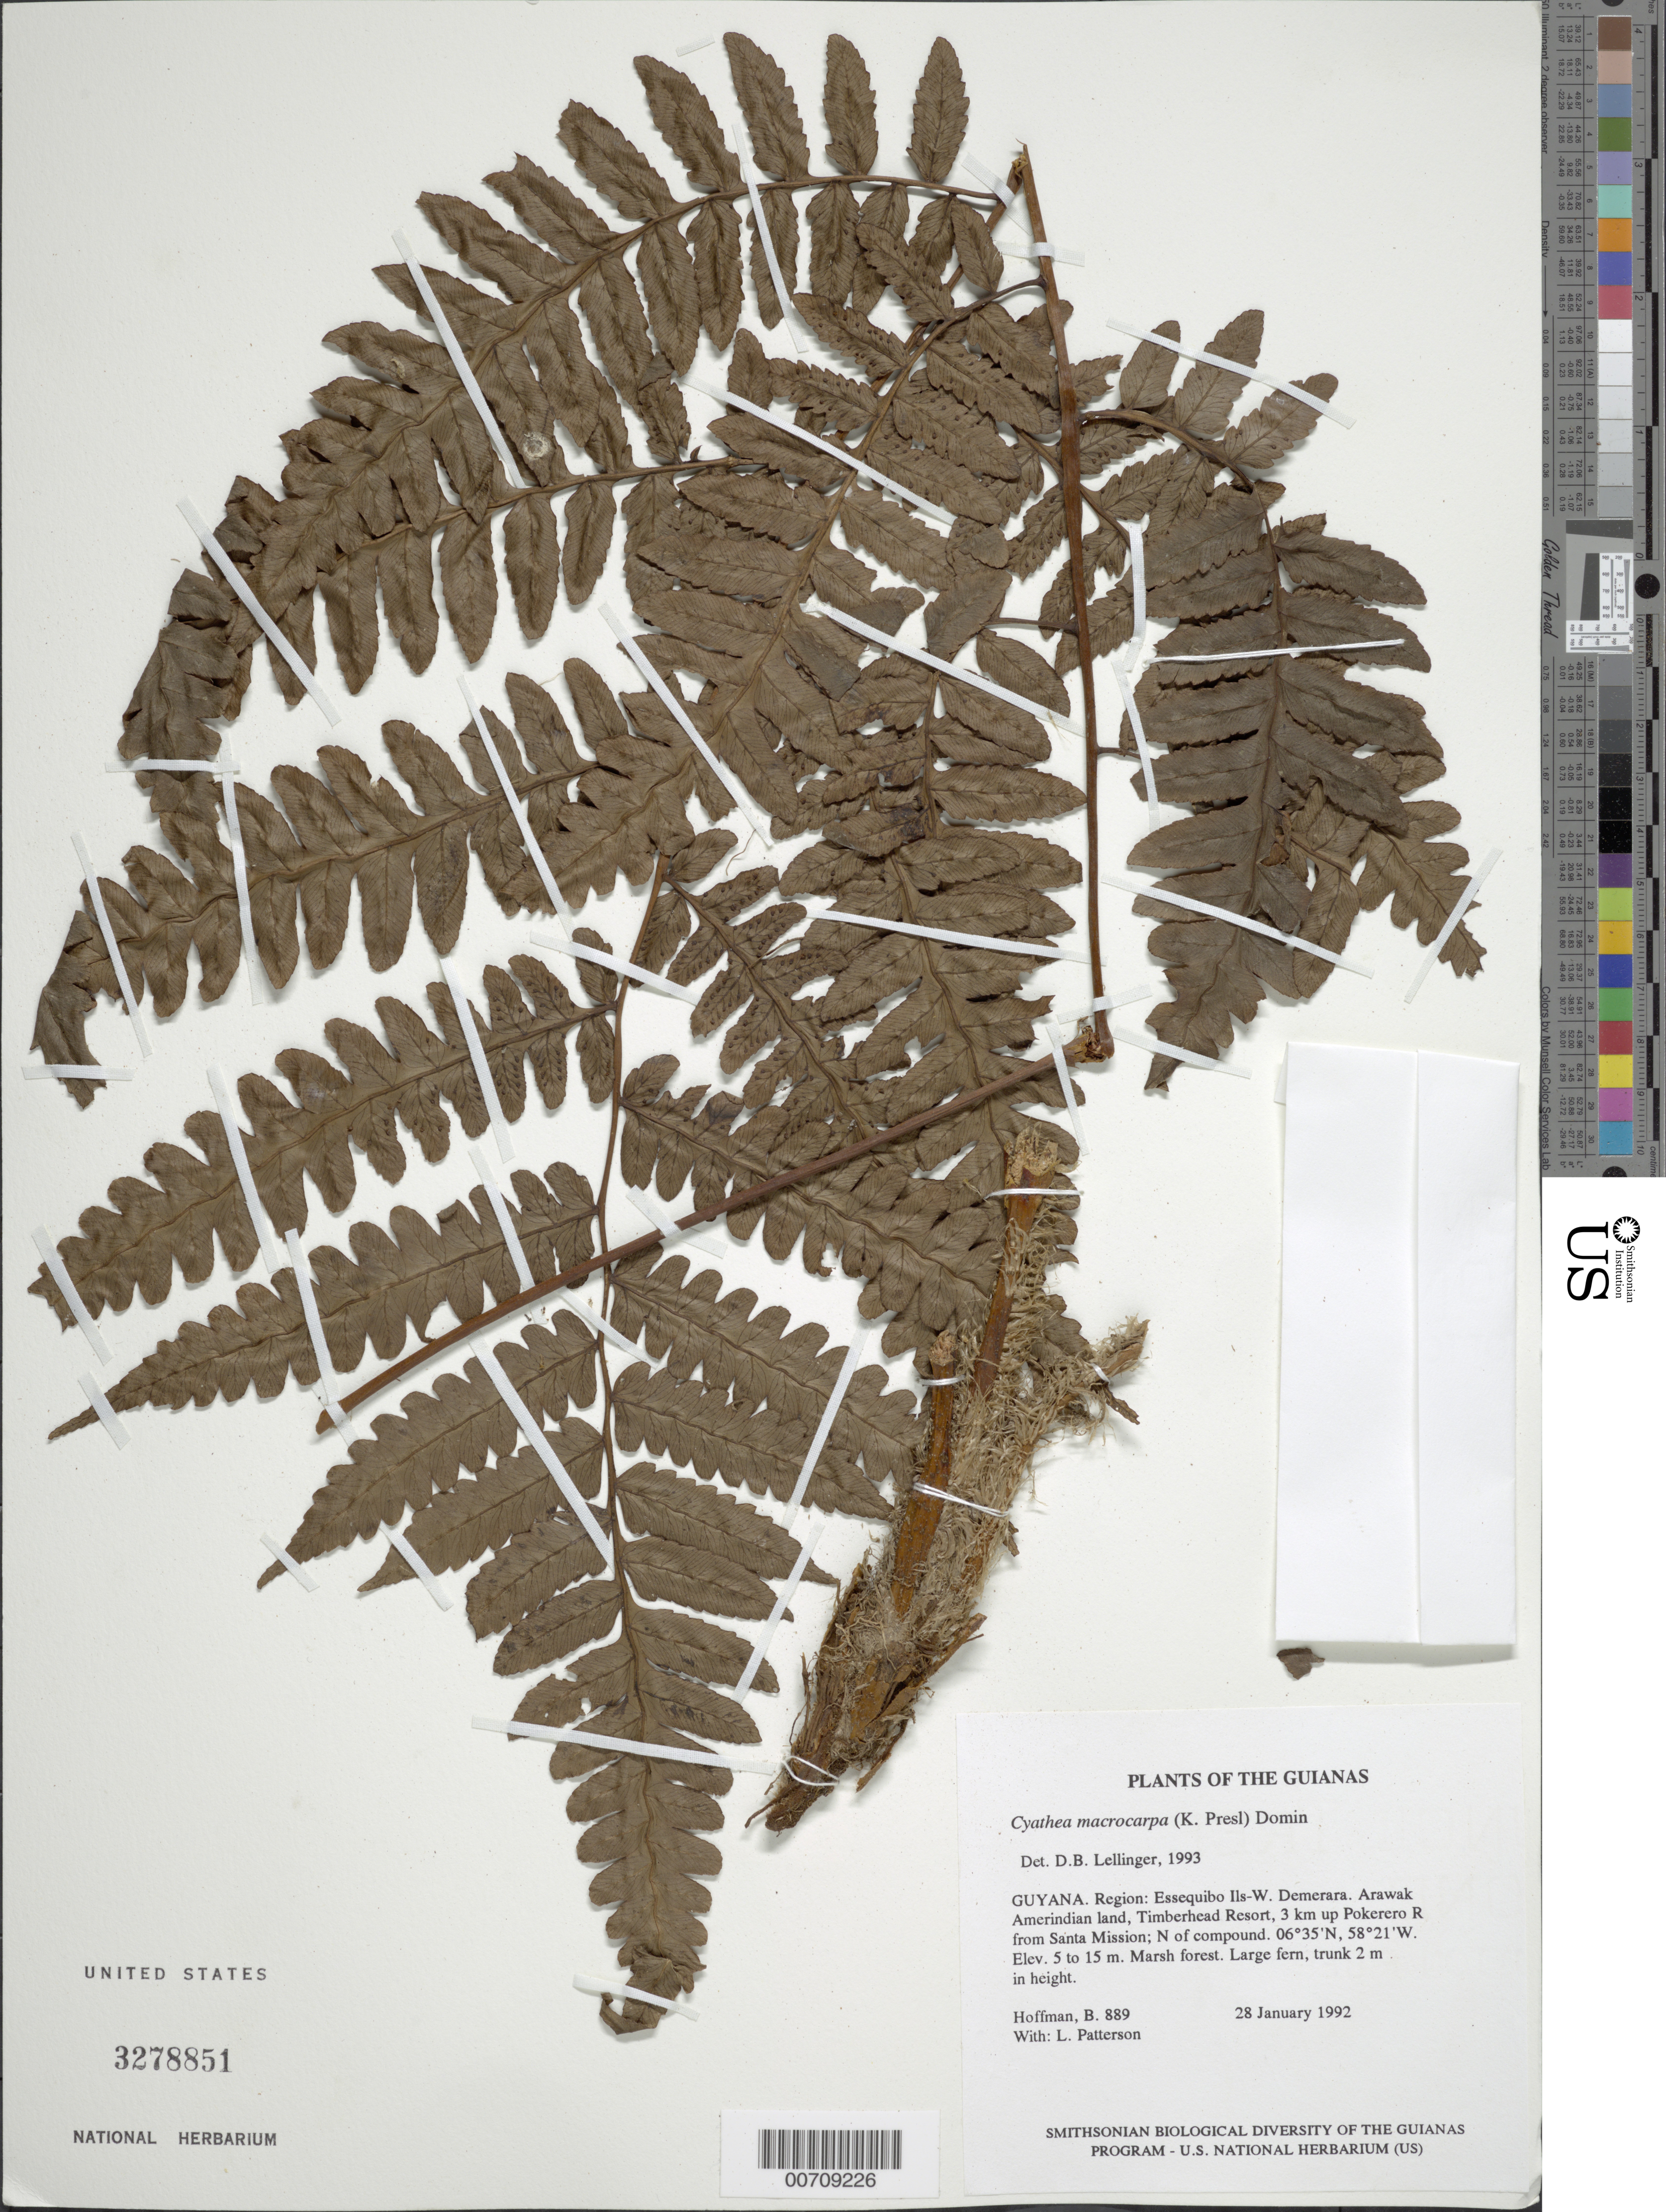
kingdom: Plantae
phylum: Tracheophyta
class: Polypodiopsida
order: Cyatheales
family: Cyatheaceae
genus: Cyathea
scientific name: Cyathea macrocarpa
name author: (C. Presl) Domin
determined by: Lellinger, David B., (BOT), Smithsonian Institution - National Museum of Natural History (UNITED STATES)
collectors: B. Hoffman & L. Patterson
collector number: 889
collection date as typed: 28 January 1992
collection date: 1992-01-28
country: Guyana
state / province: Essequibo Isl-W. Demerara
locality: Arawak Amerindian land, Timberhead Resort, 3 km up Pokerero River from Santa Mission; North of compound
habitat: Marsh forest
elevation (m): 5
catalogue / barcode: US 3278851